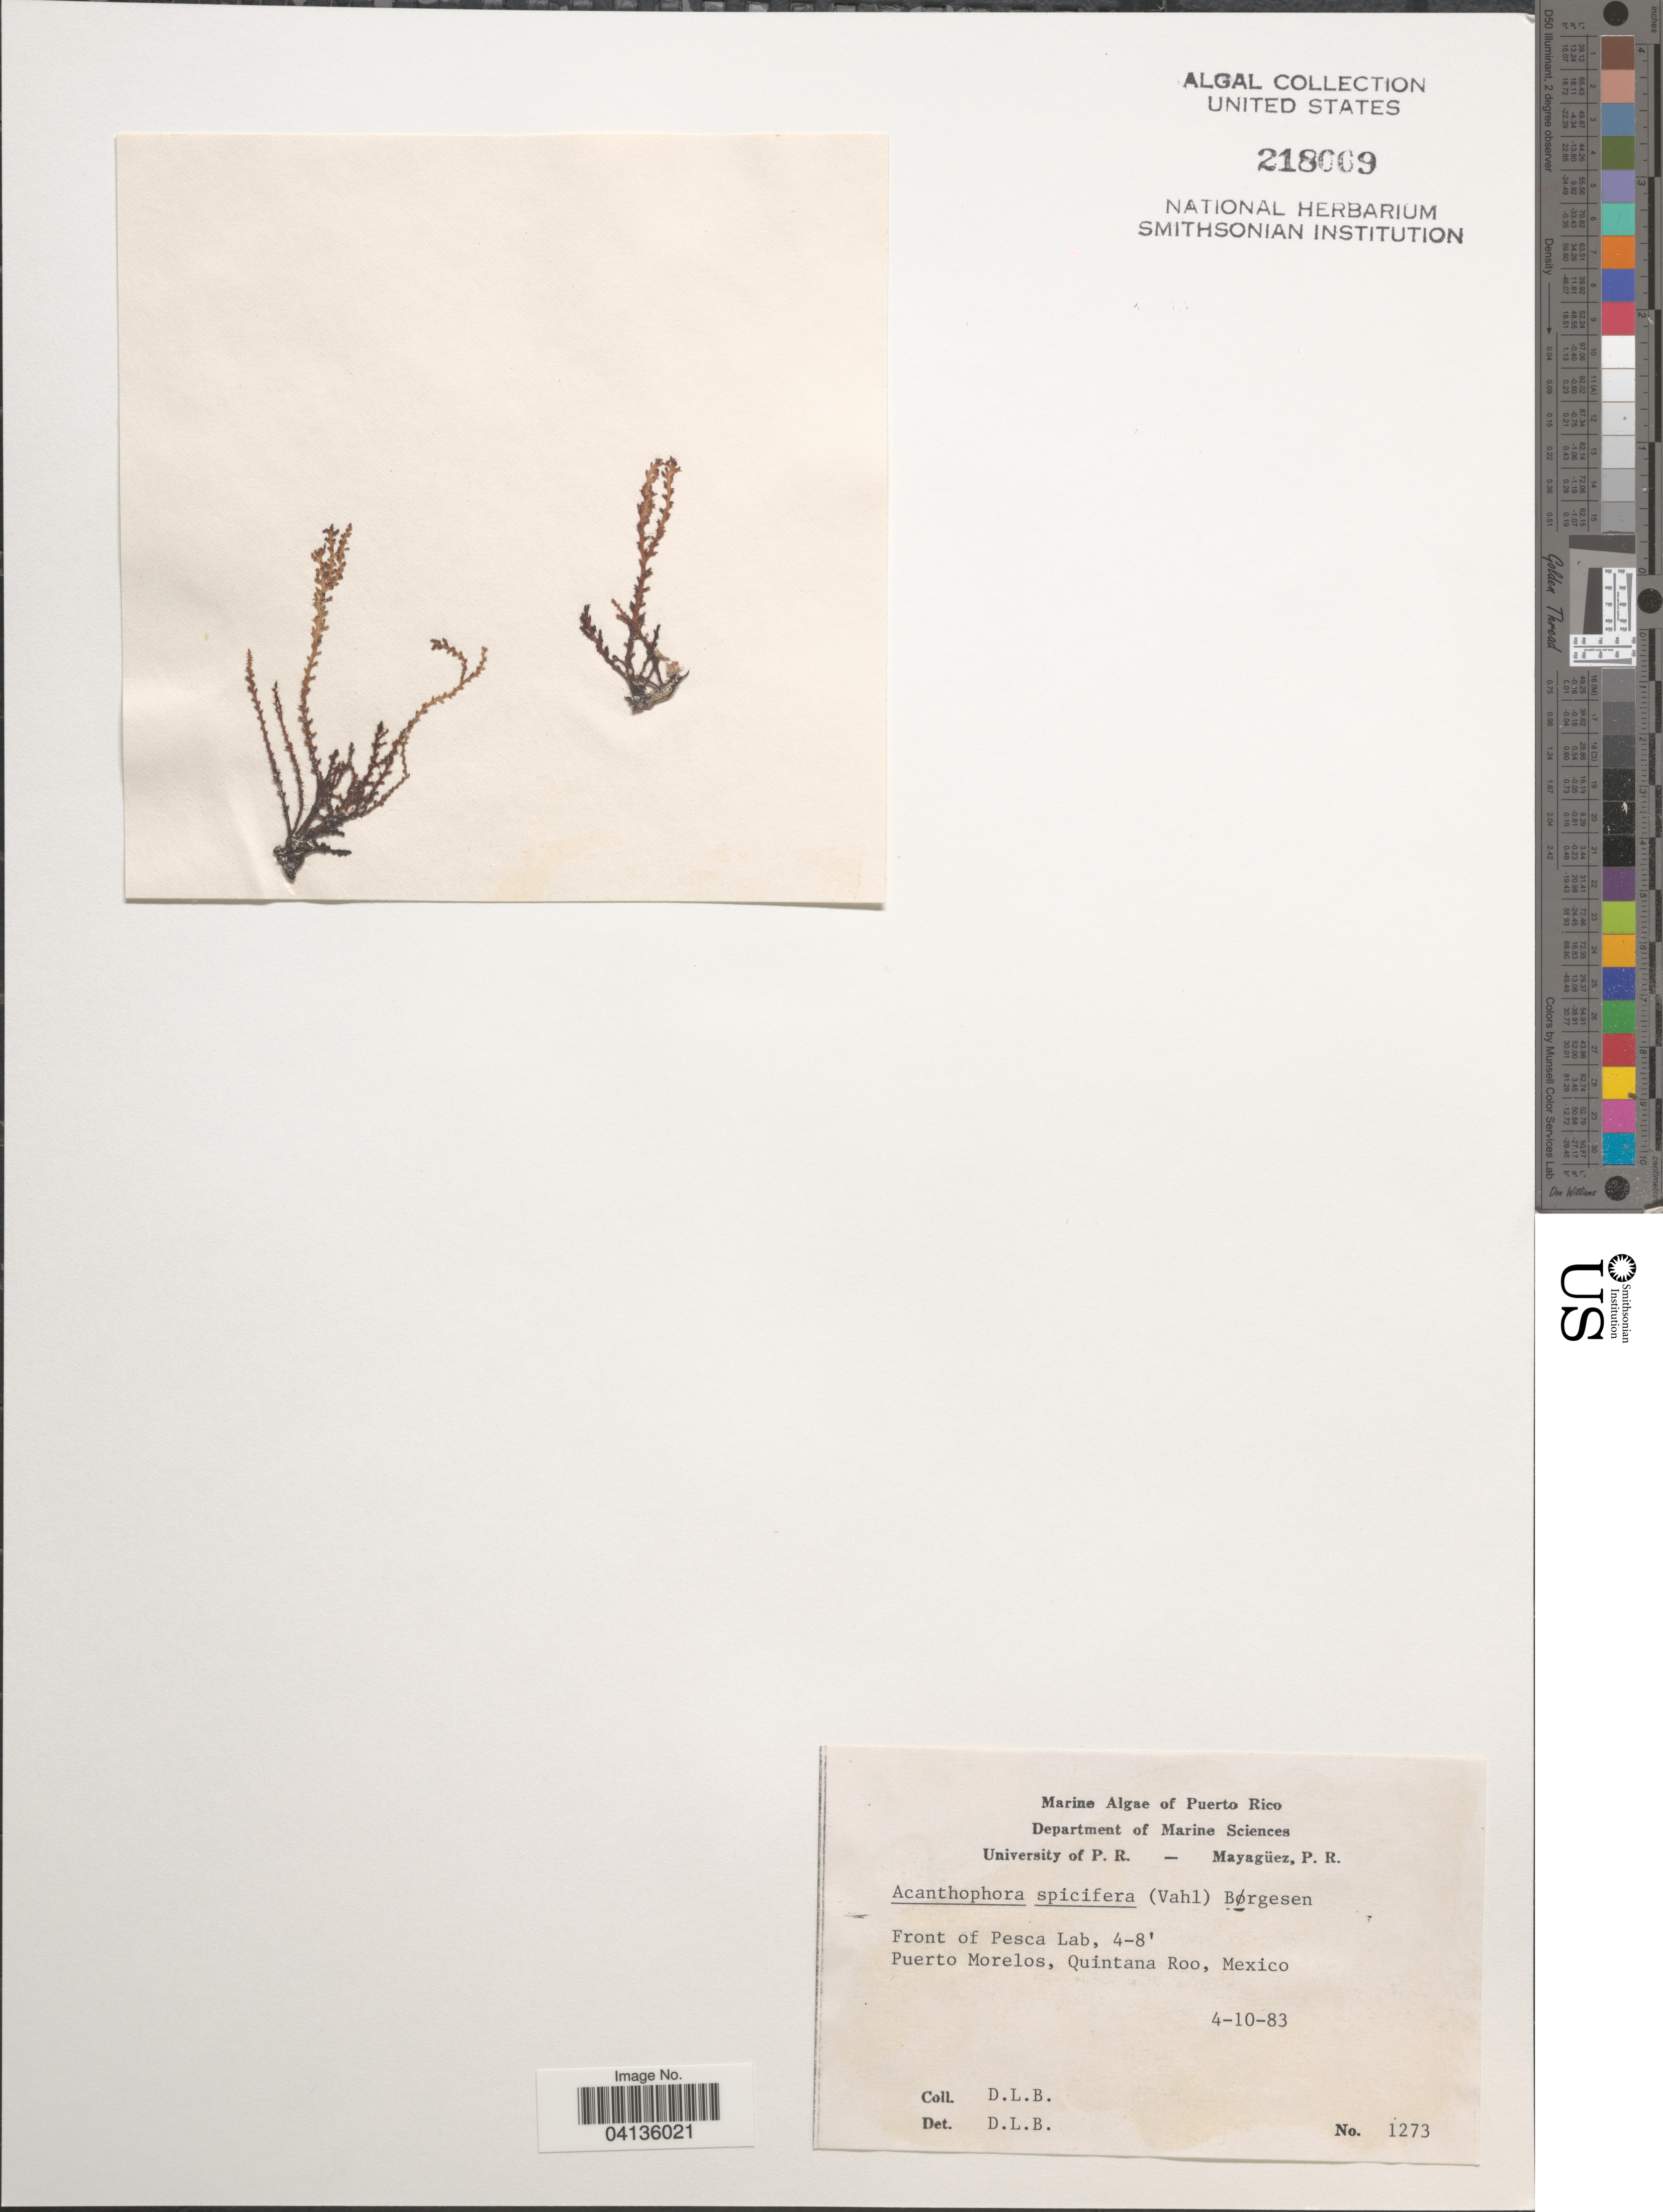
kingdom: Plantae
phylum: Rhodophyta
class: Florideophyceae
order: Ceramiales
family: Rhodomelaceae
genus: Acanthophora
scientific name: Acanthophora spicifera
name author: (Vahl) Børgesen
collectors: D. L. B.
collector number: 1273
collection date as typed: Transcribed d/m/y: 4/10/83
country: Mexico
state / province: Quintana Roo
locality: Front of Pesca Lab, 4-8'. Puerto Morelos.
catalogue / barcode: US 218009